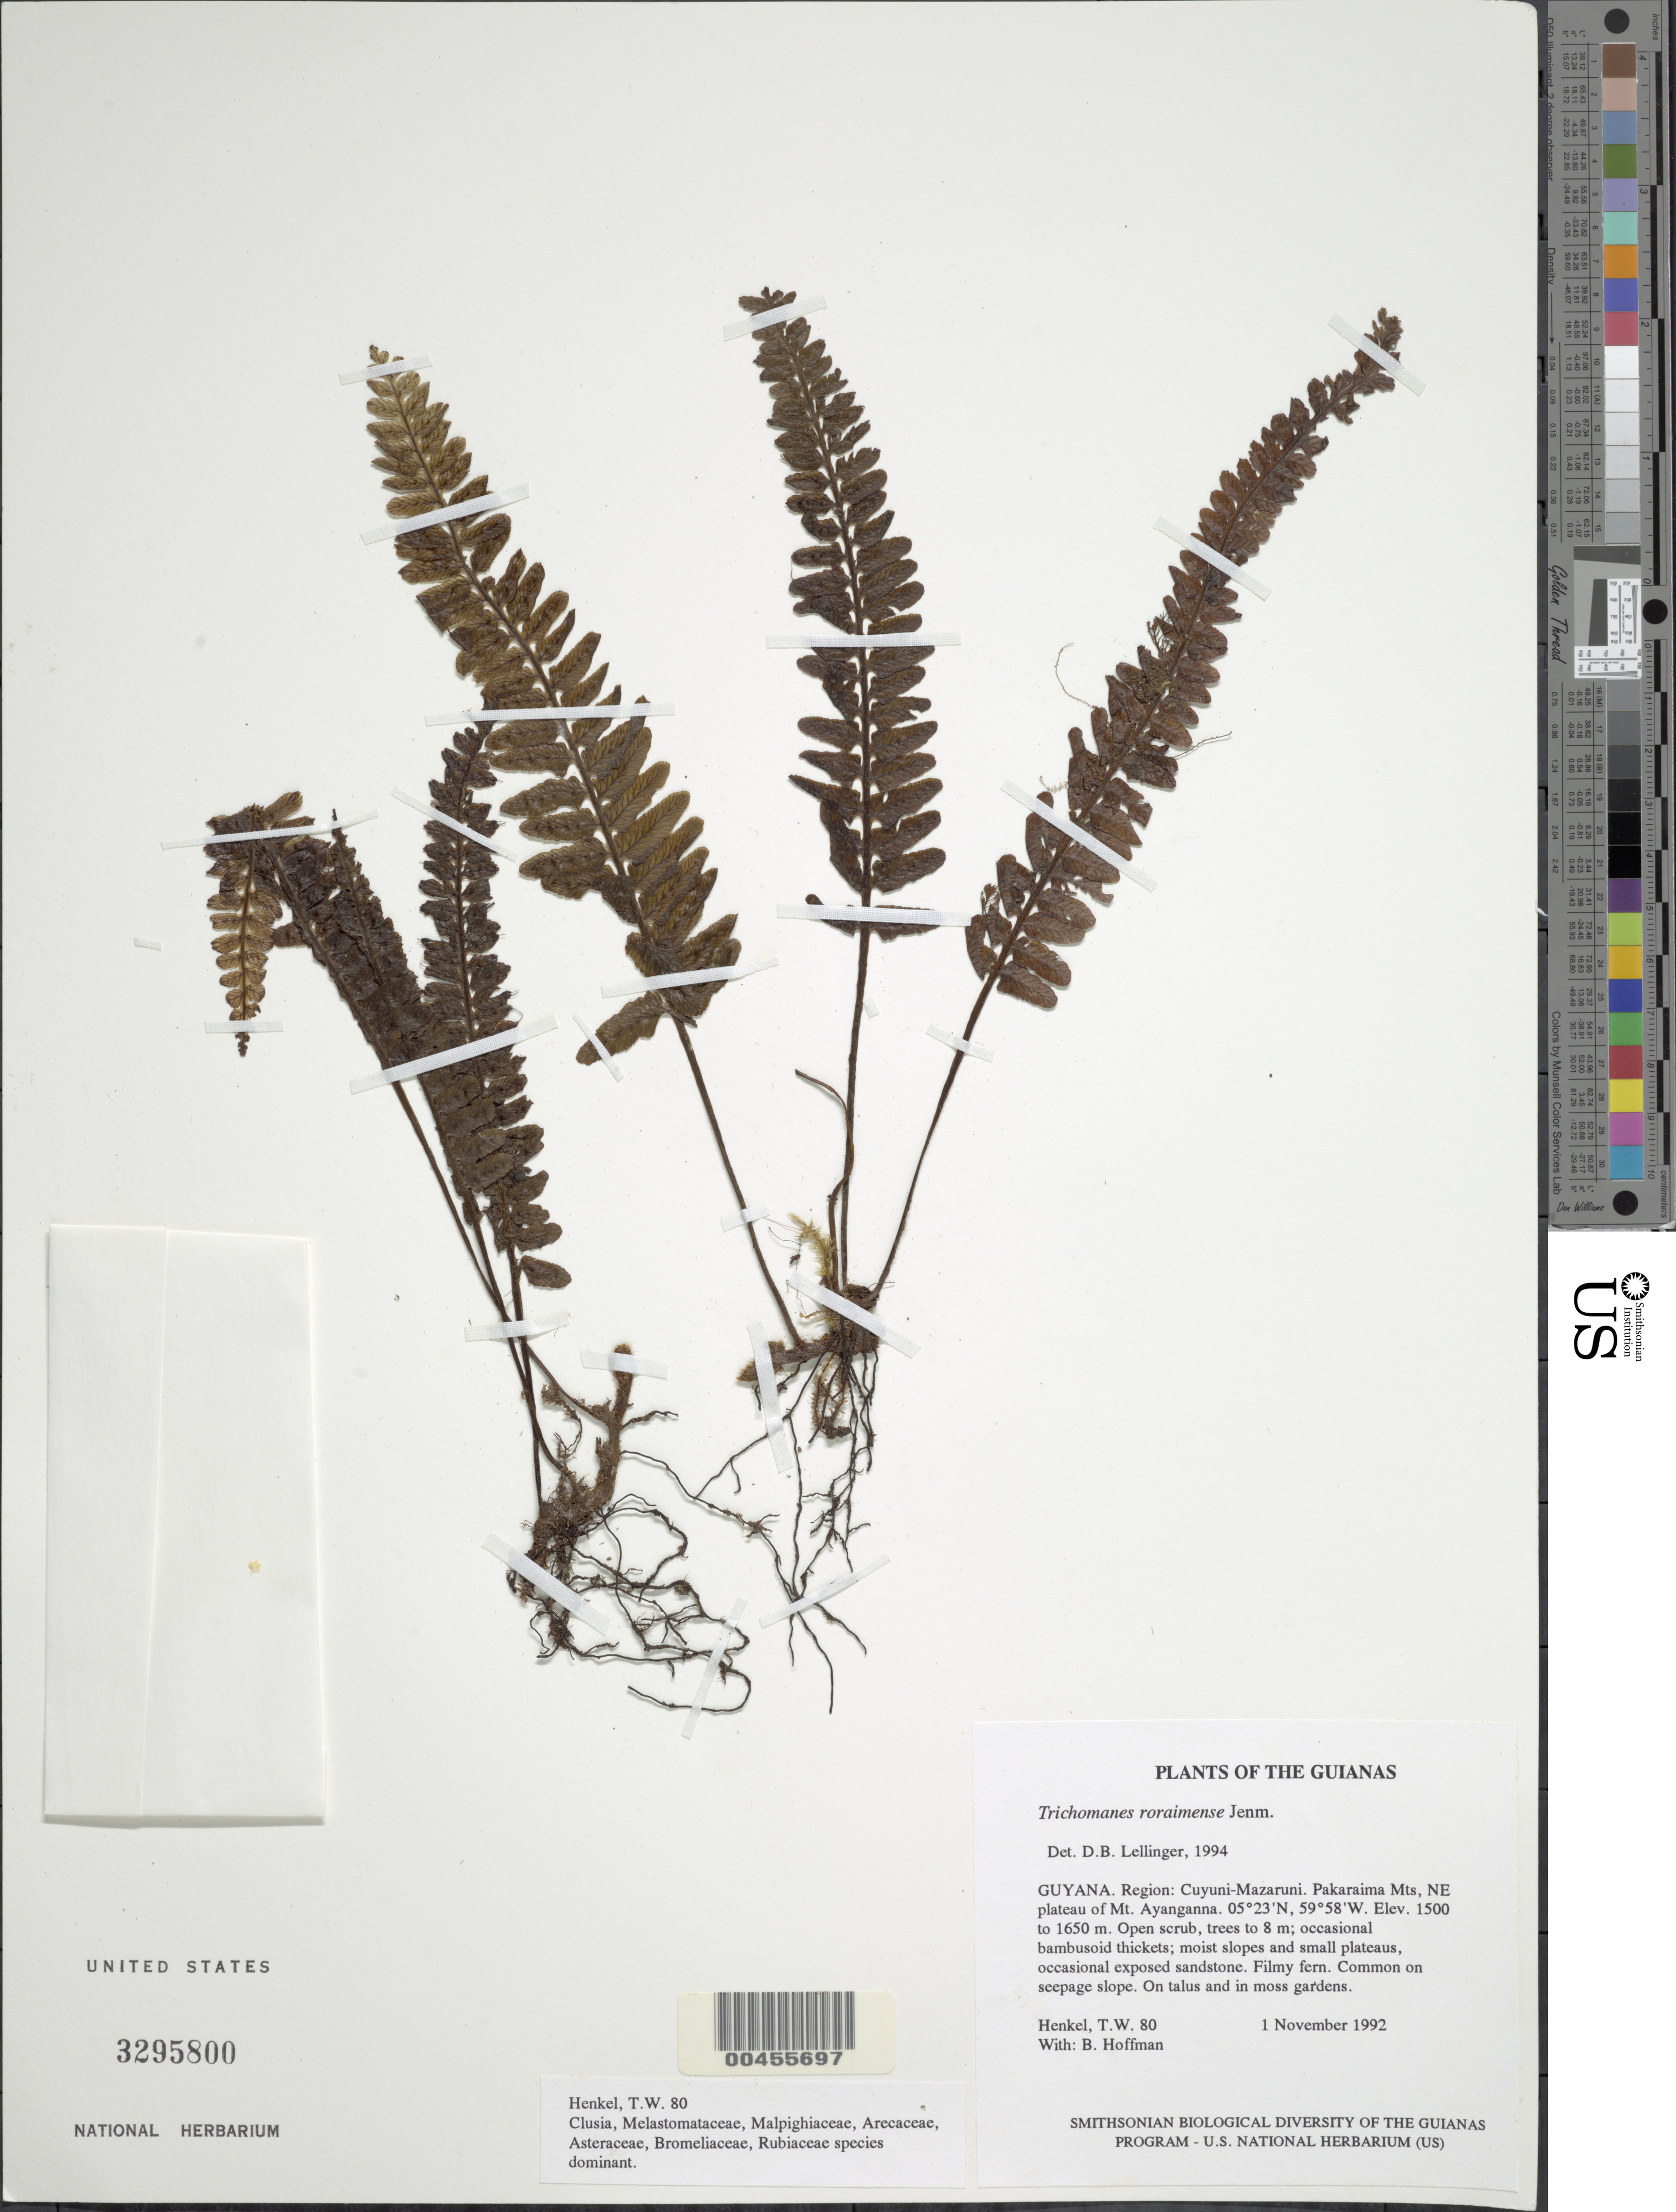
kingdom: Plantae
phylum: Tracheophyta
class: Polypodiopsida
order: Hymenophyllales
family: Hymenophyllaceae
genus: Trichomanes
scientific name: Trichomanes roraimense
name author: Jenman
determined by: Lellinger, David B., (BOT), Smithsonian Institution - National Museum of Natural History (UNITED STATES)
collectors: T. Henkel & B. Hoffman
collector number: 80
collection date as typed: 1 November 1992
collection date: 1992-11-01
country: Guyana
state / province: Cuyuni-Mazaruni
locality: Pakaraima Mts, NE plateau of Mt. Ayanganna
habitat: Open scrub, trees to 8 m; occasional bambusoid thickets; moist slopes and small plateaus, occasional exposed sandstone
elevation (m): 1500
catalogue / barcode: US 3295800